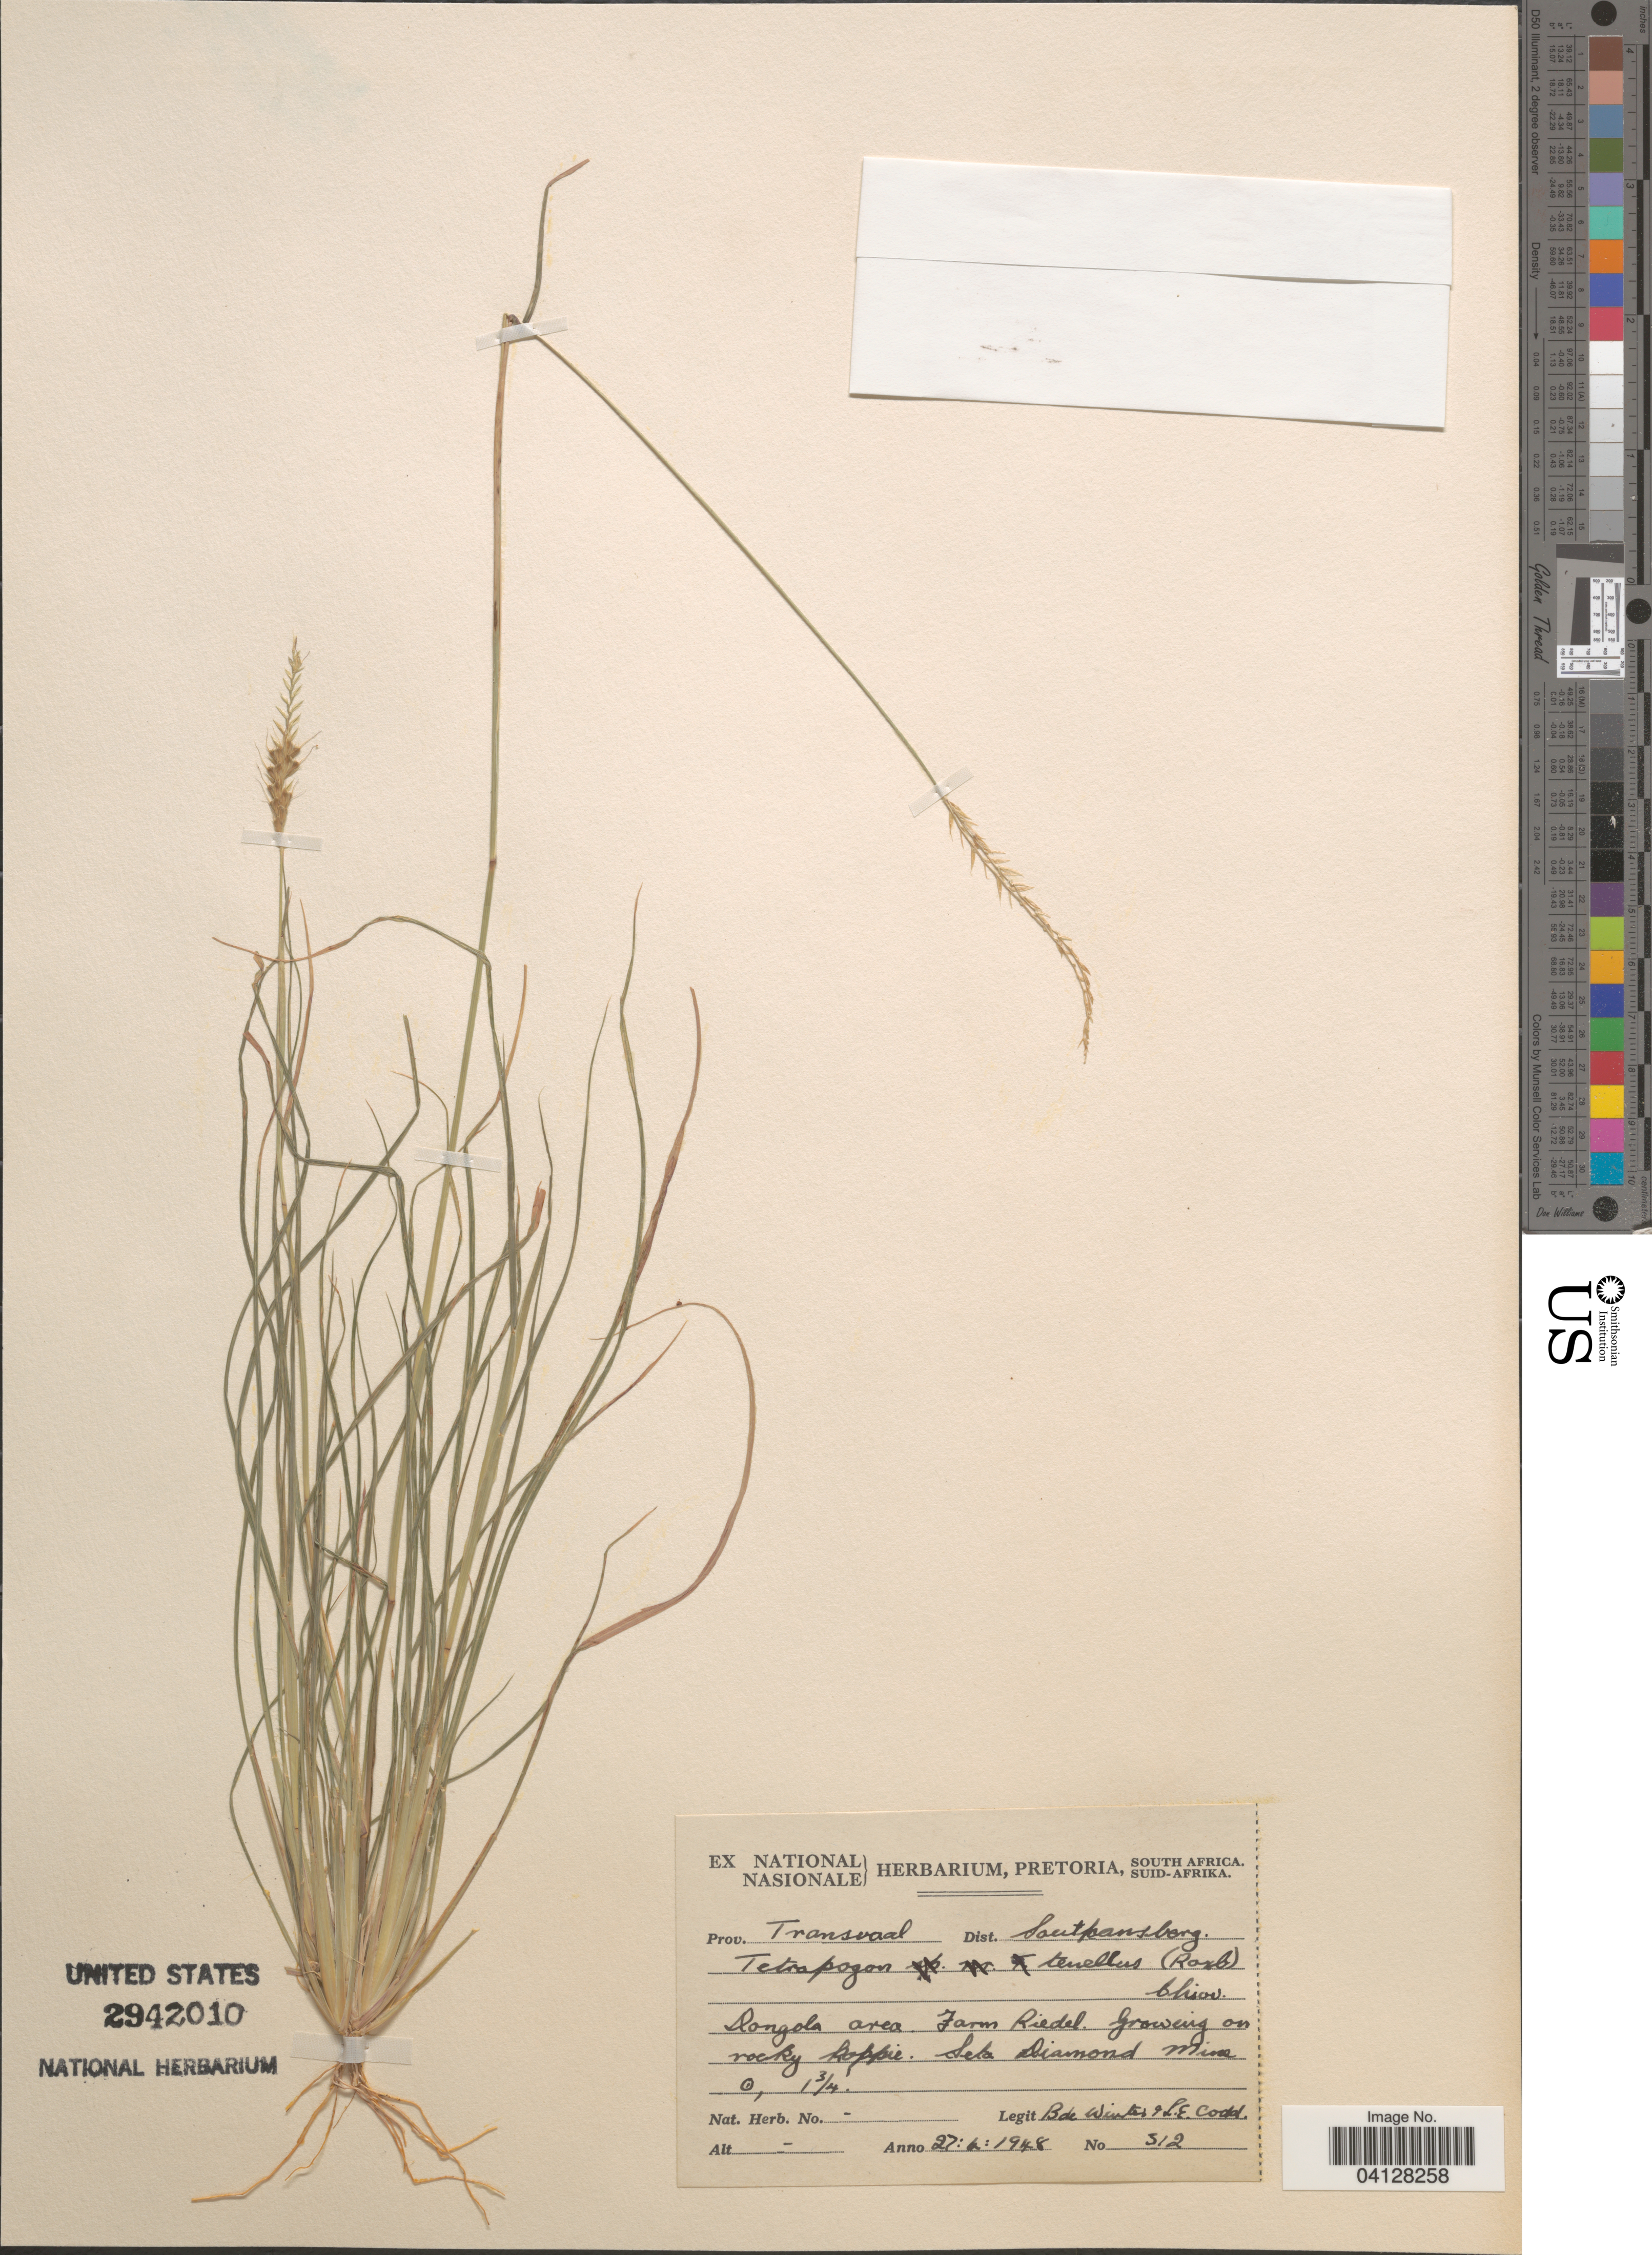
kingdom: Plantae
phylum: Tracheophyta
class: Liliopsida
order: Poales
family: Poaceae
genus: Tetrapogon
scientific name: Tetrapogon tenellus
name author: (J. Koenig ex Roxb.) Chiov.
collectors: B. de Winter & L. Codd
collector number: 312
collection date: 1948-04-27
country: South Africa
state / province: Limpopo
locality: Prov. Transvaal Dist. Soutpansberg. Dongola area. Farm Riedel. Seta Diamond Mine.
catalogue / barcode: US 2942610